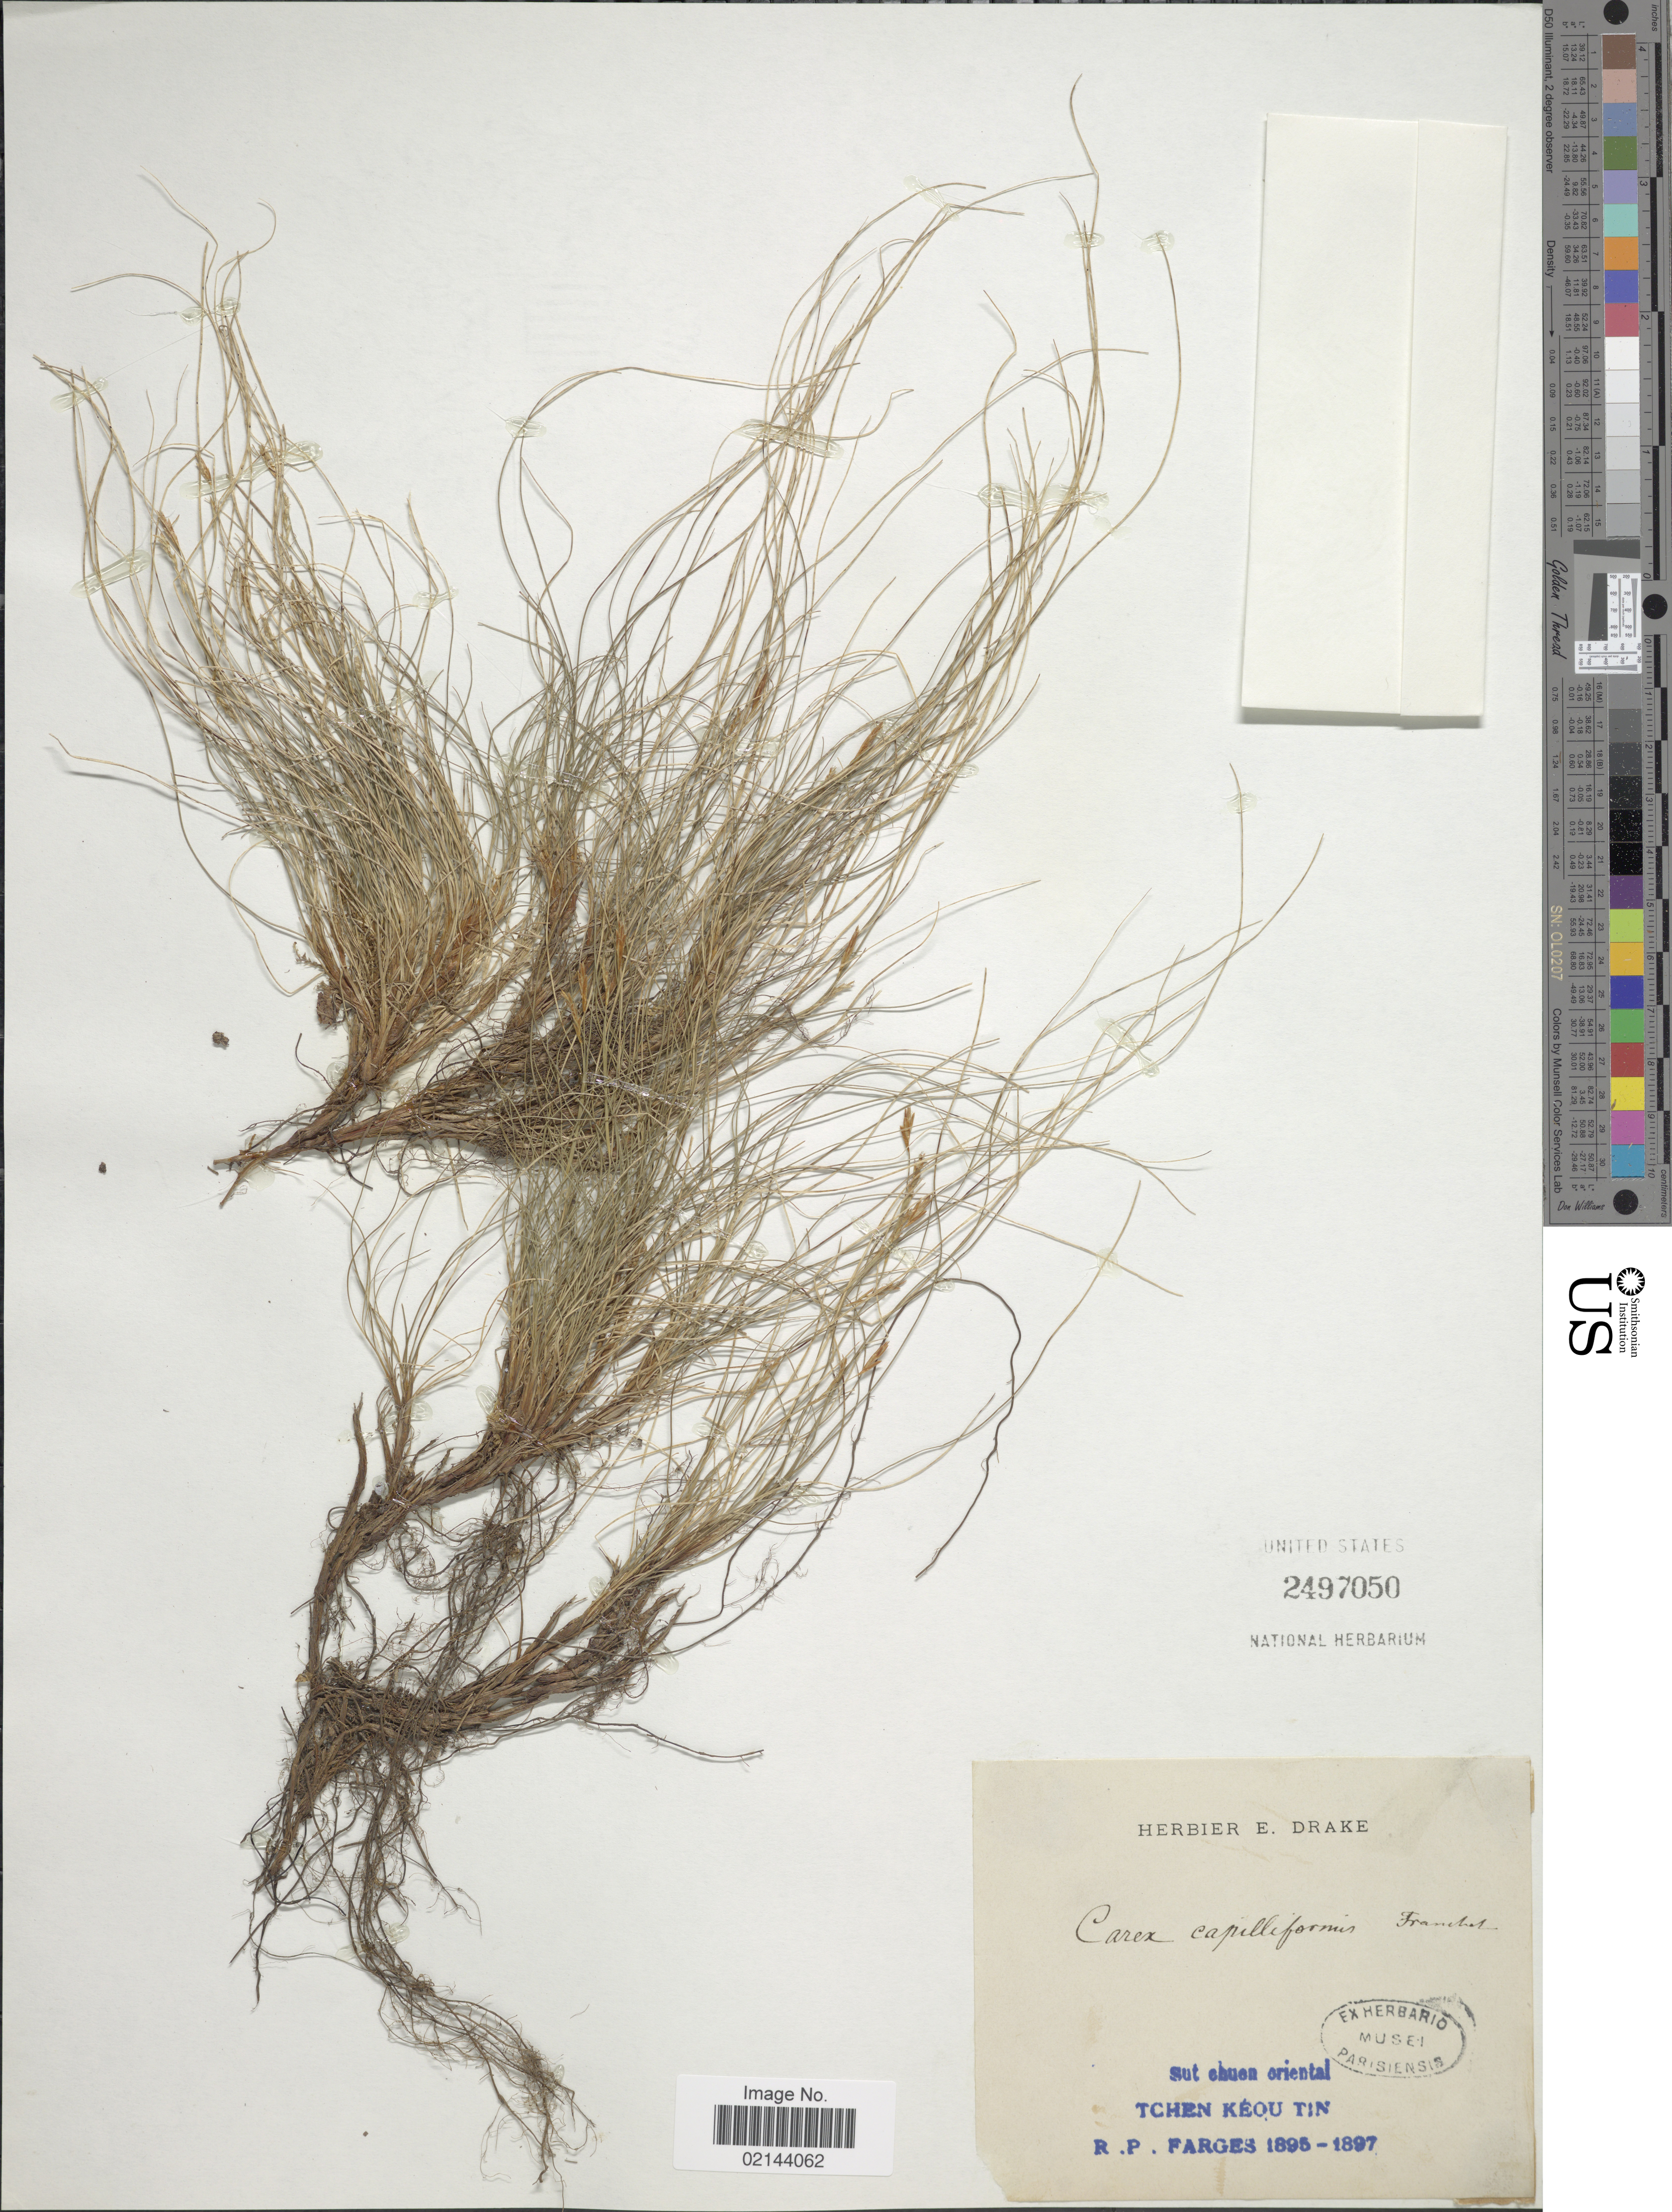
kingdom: Plantae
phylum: Tracheophyta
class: Liliopsida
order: Poales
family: Cyperaceae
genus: Carex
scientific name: Carex capilliformis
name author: Franch.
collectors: P. G. Farges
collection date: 1895/1897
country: China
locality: Tchen Keou Tin [interpreted]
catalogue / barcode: US 2497050